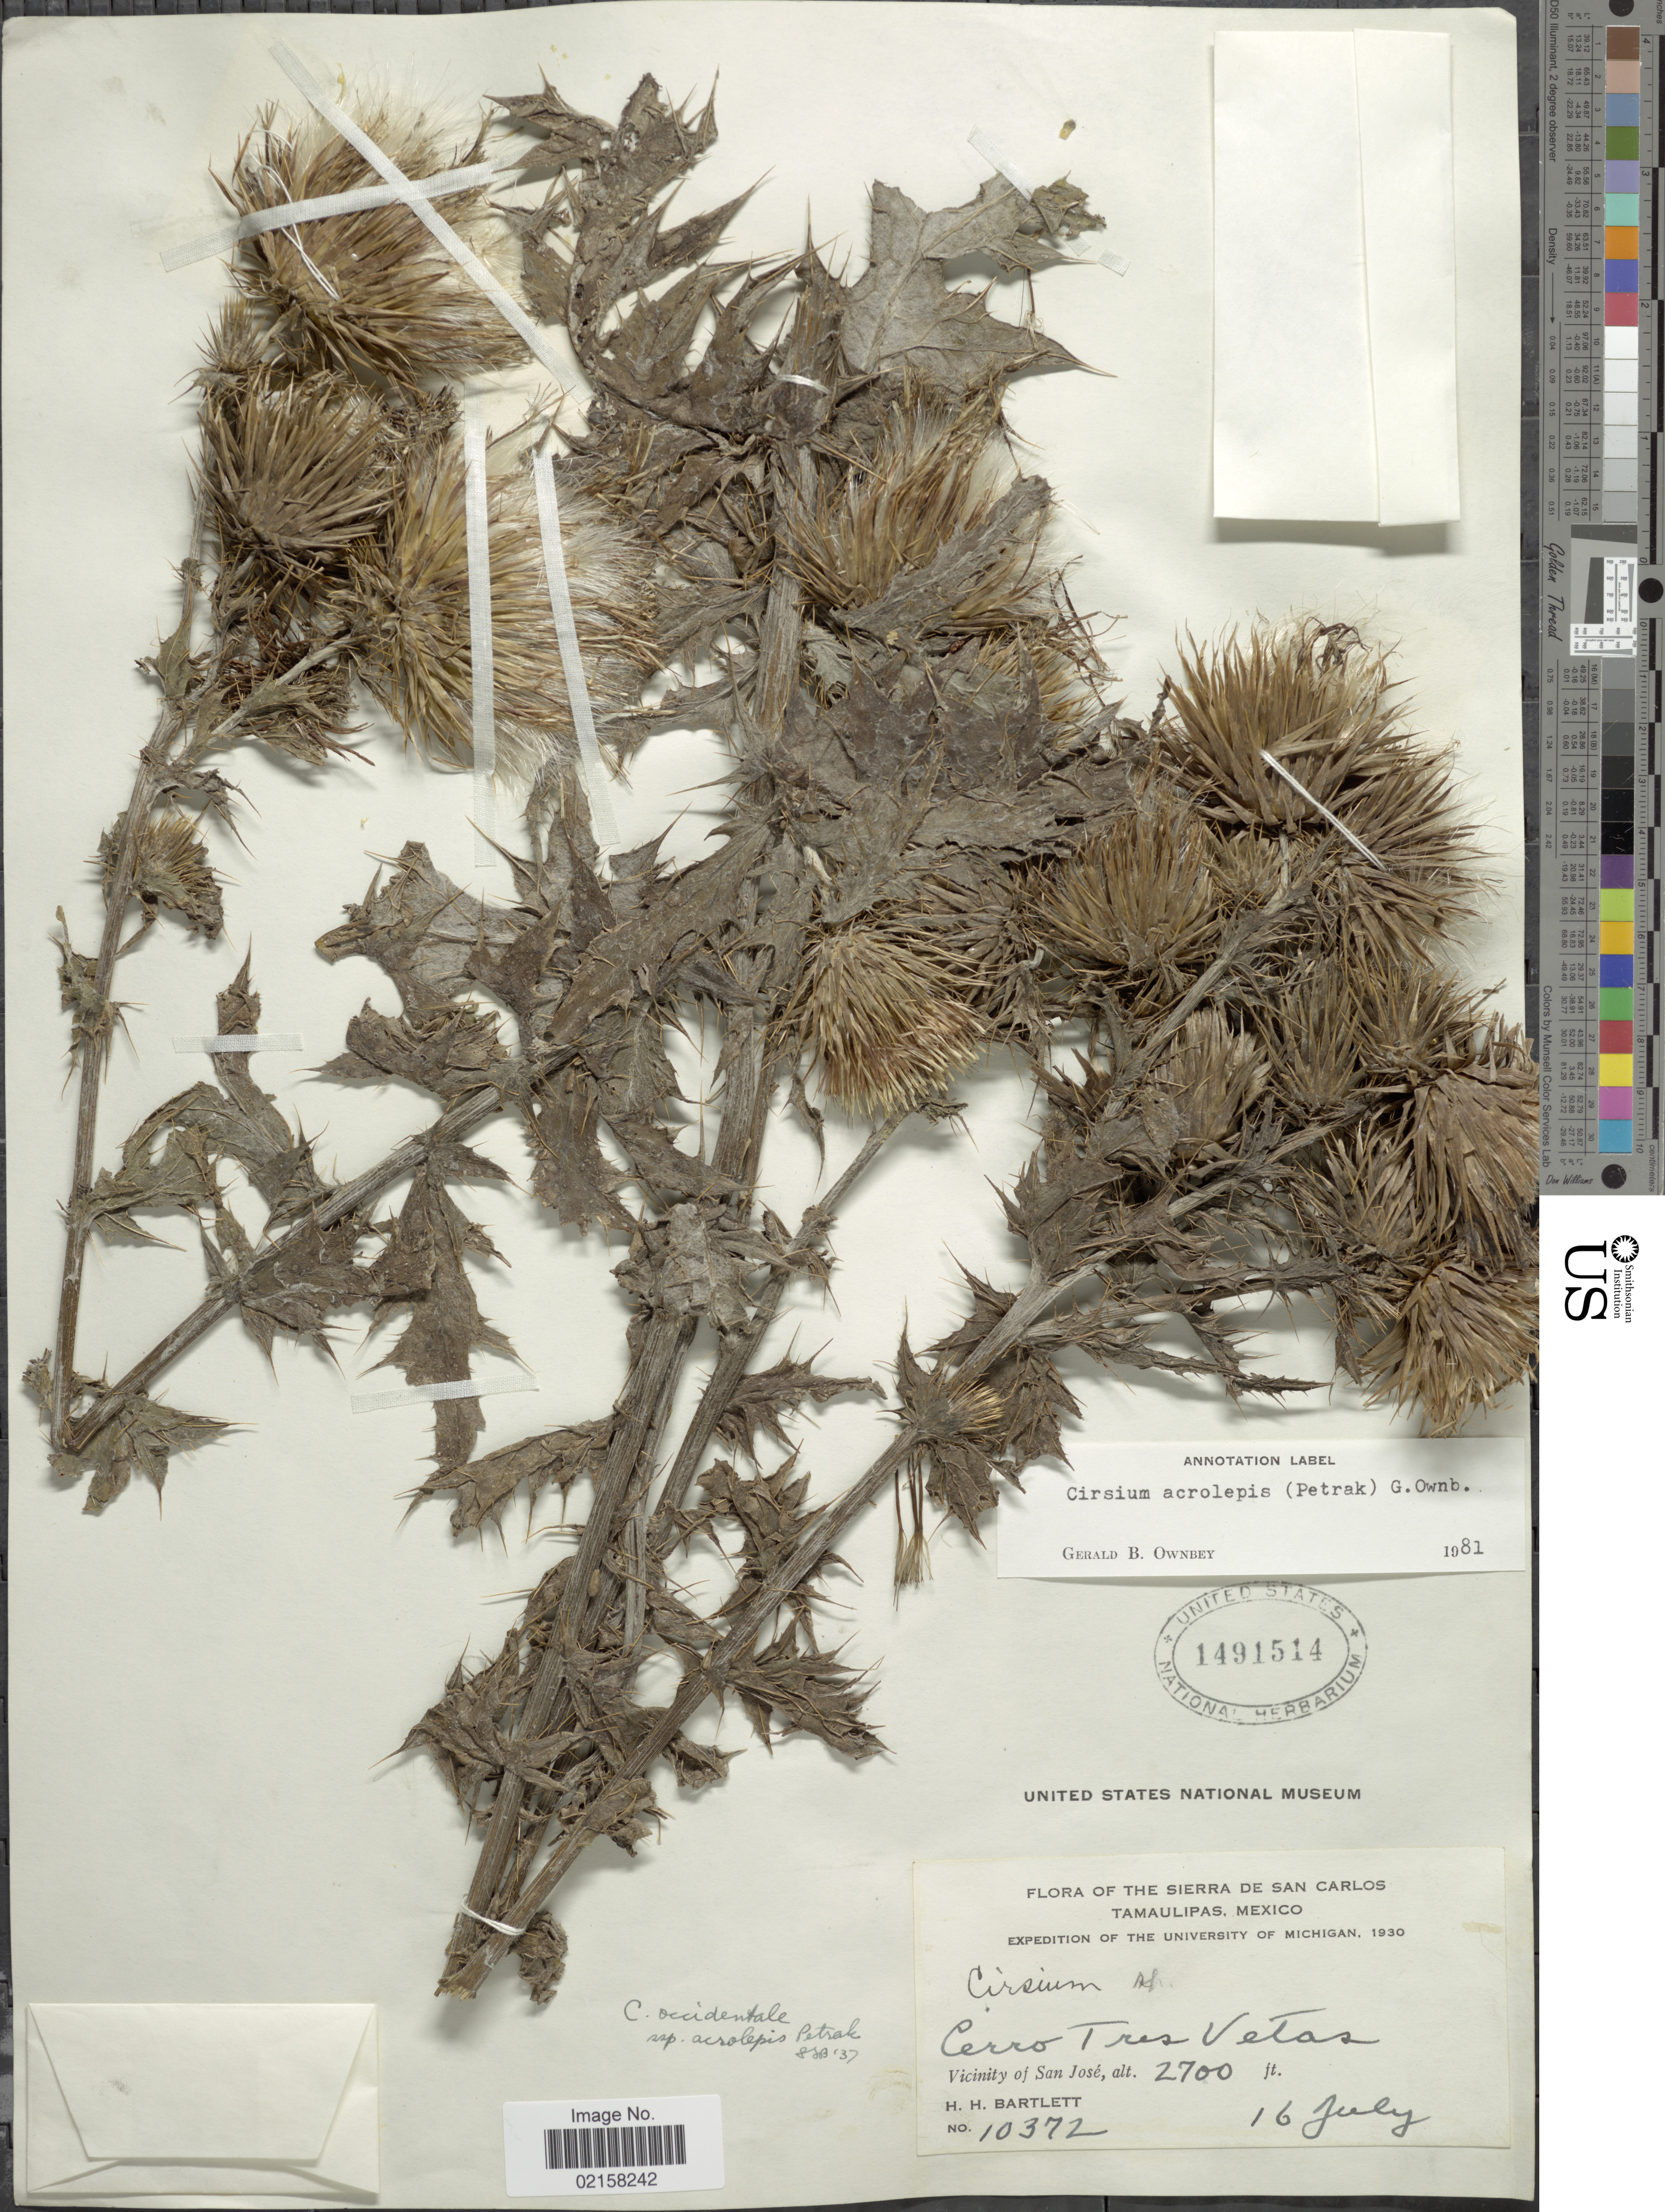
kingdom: Plantae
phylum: Tracheophyta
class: Magnoliopsida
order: Asterales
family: Asteraceae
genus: Cirsium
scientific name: Cirsium acrolepis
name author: (Petr.) G.B. Ownbey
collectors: H. H. Bartlett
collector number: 10372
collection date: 1930-07-16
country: Mexico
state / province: Tamaulipas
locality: The Sierra de San Carlos, Cerro Tres Vetas, vicinity of San Jose.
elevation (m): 823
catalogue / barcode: US 1491514